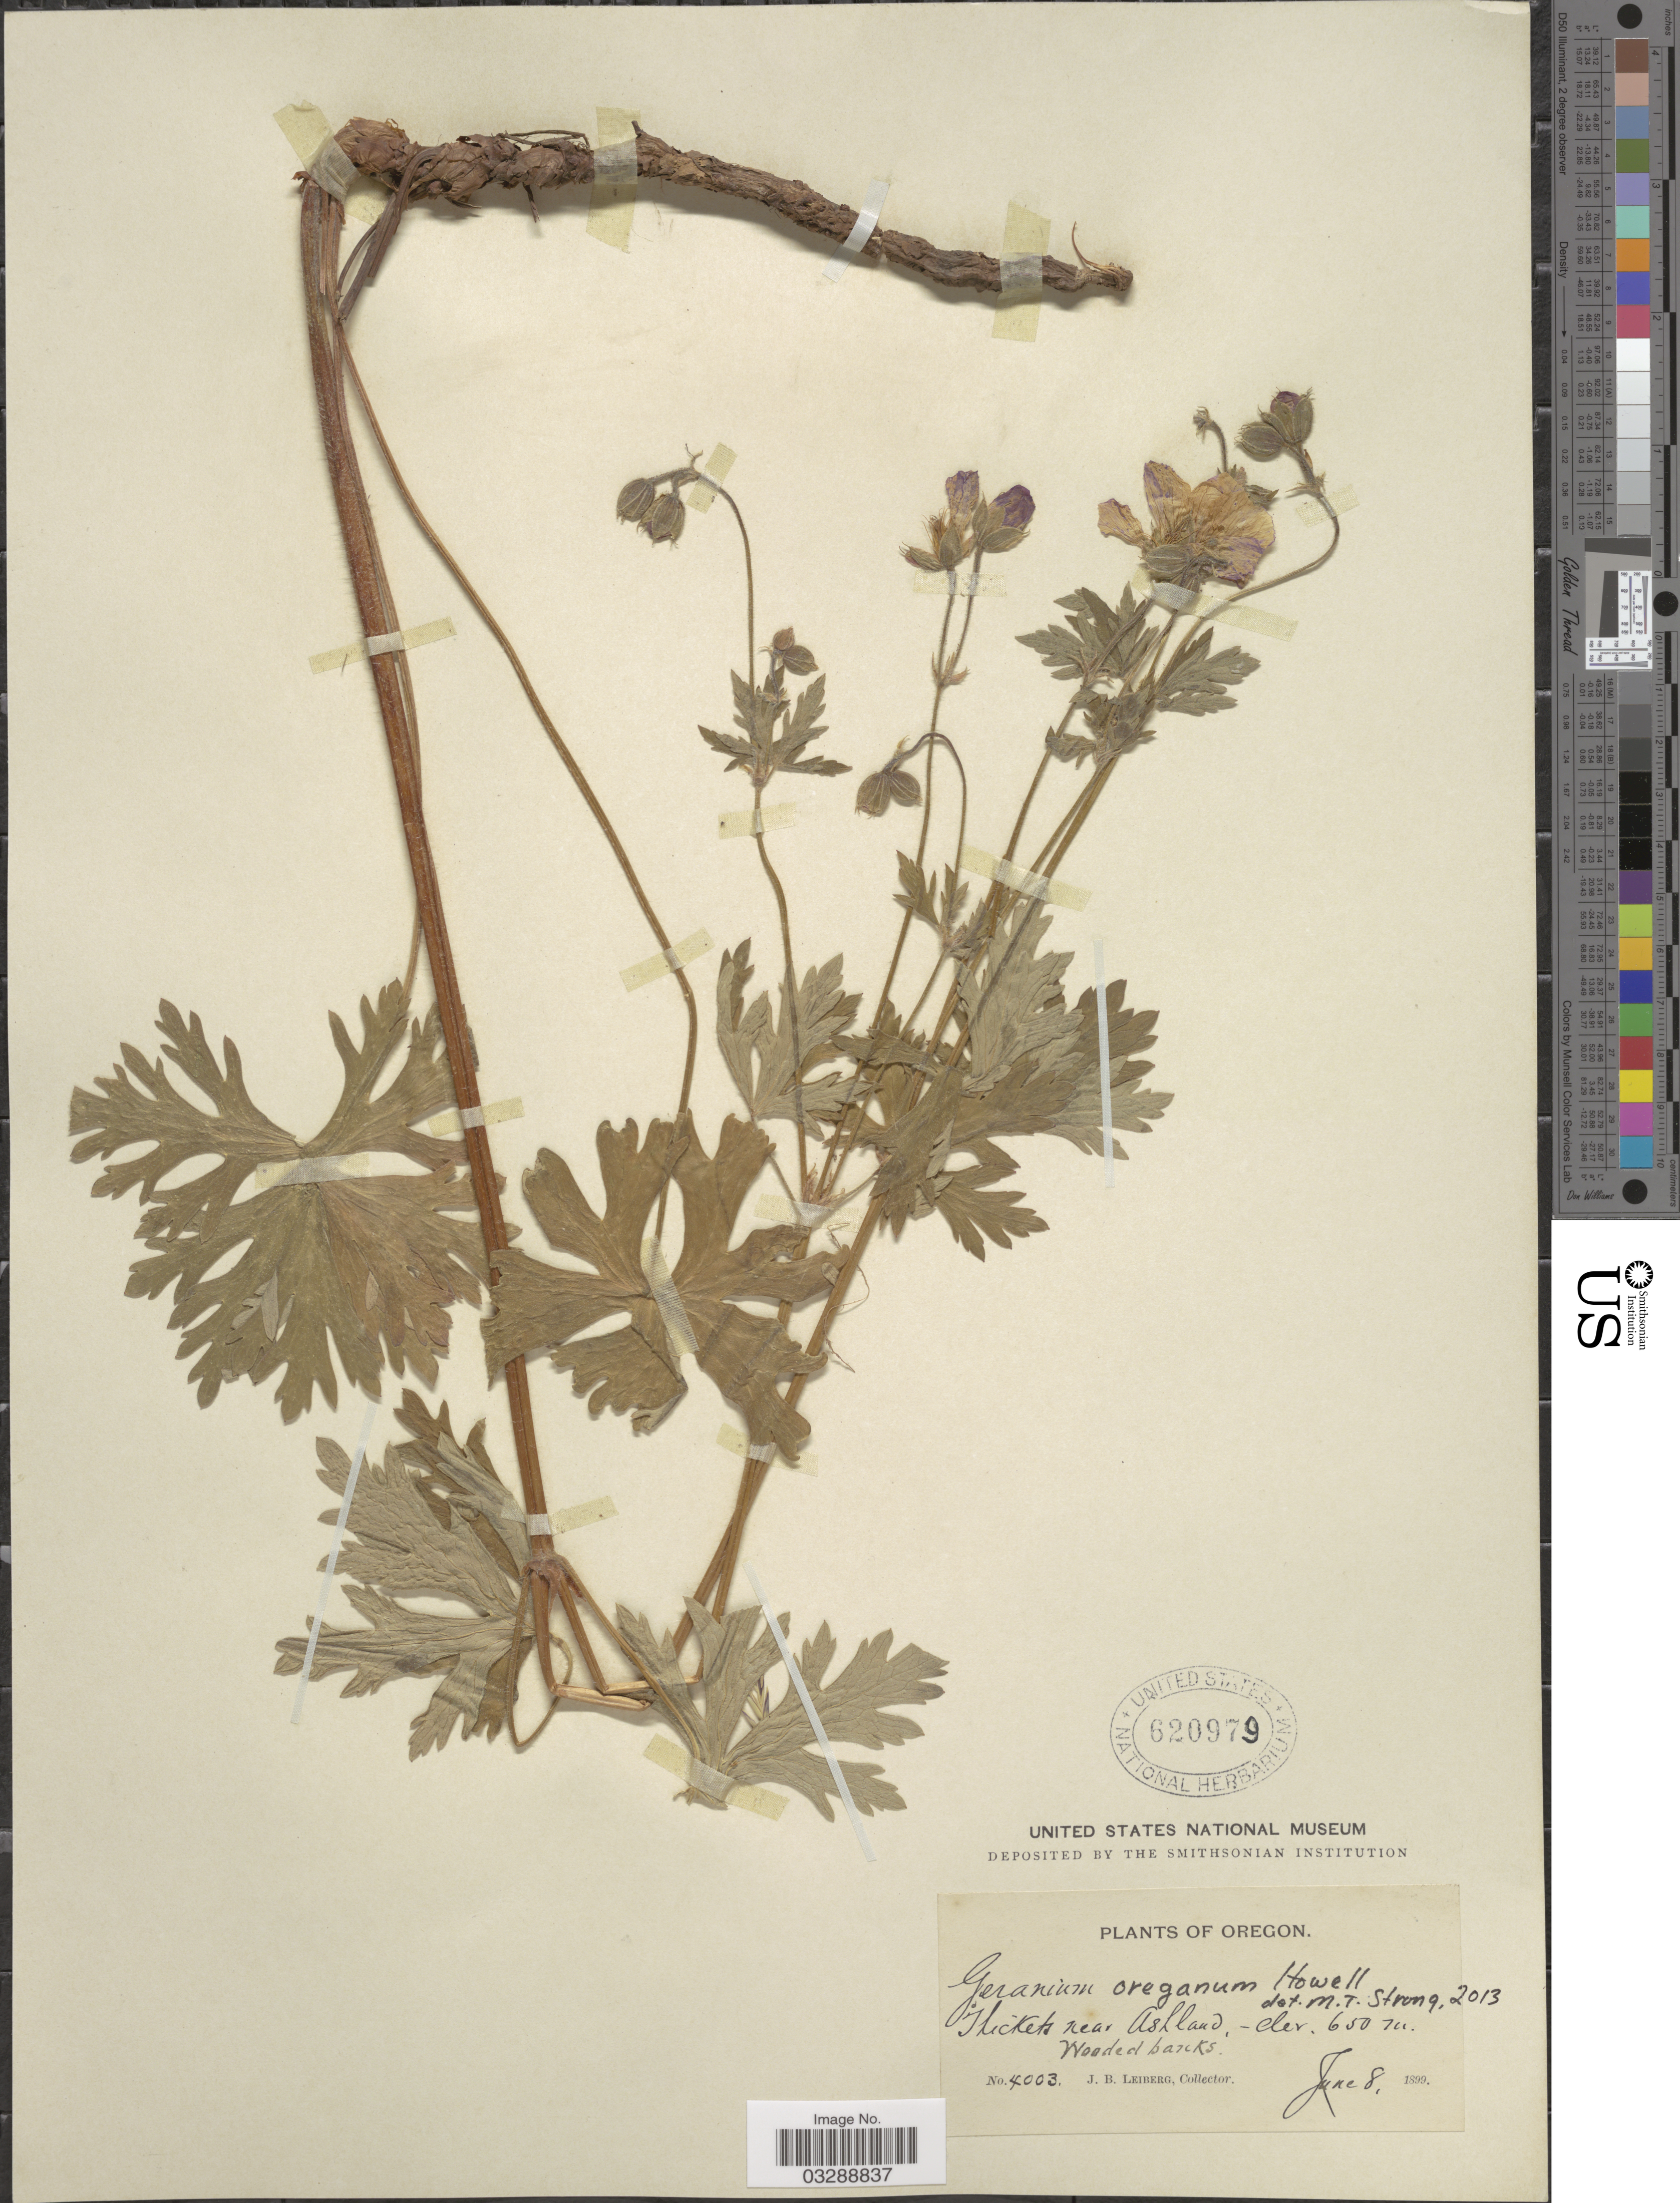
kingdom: Plantae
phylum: Tracheophyta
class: Magnoliopsida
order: Geraniales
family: Geraniaceae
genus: Geranium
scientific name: Geranium oreganum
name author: Howell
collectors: J. B. Leiberg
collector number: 4003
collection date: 1899-06-08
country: United States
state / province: Oregon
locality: Thickets near Ashland. Wooded banks.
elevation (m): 650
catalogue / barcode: US 620979